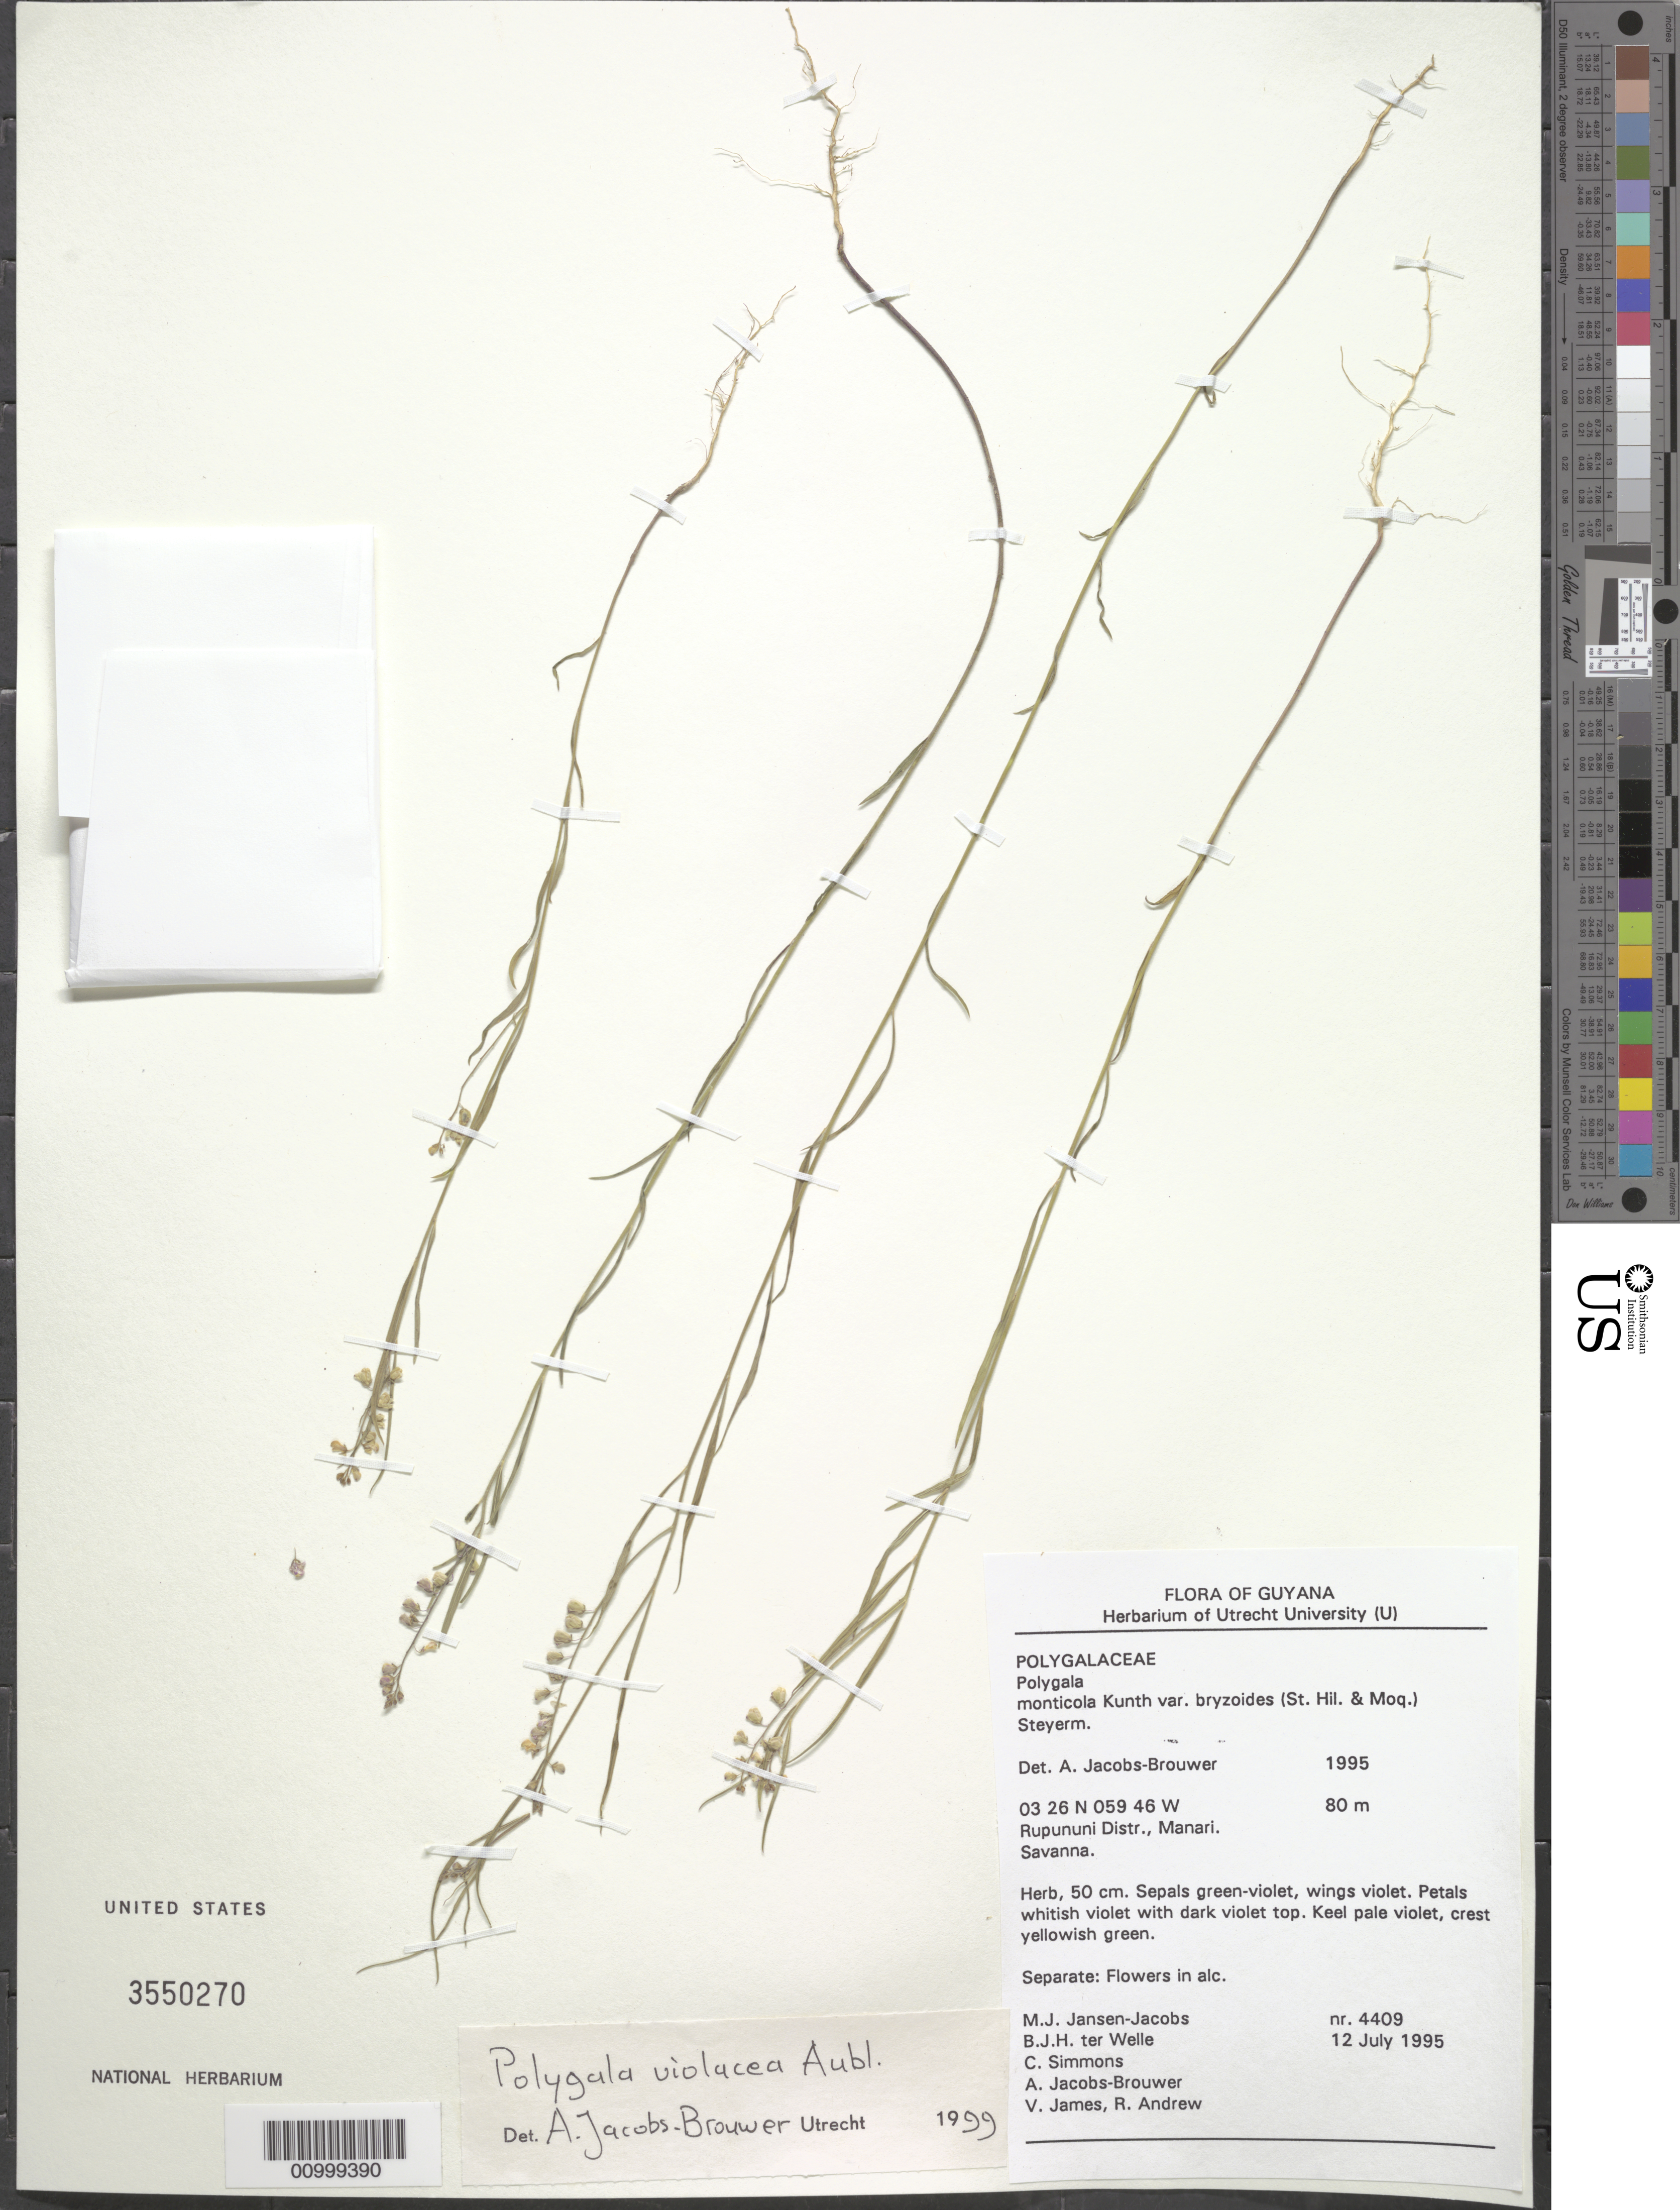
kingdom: Plantae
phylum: Tracheophyta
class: Magnoliopsida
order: Fabales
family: Polygalaceae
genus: Asemeia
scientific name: Asemeia violacea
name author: (Aubl.) J.F.B. Pastore & J.R. Abbott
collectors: M. J. Jansen-Jacobs, B. Welle, C. Simmons, A. Jacobs-Brouwer, V. James & R. Andrew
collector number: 4409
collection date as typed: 12-Jul-95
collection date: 1995-07-12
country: Guyana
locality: Manari, Rupununi District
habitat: Savanna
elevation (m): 80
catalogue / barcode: US 3550270